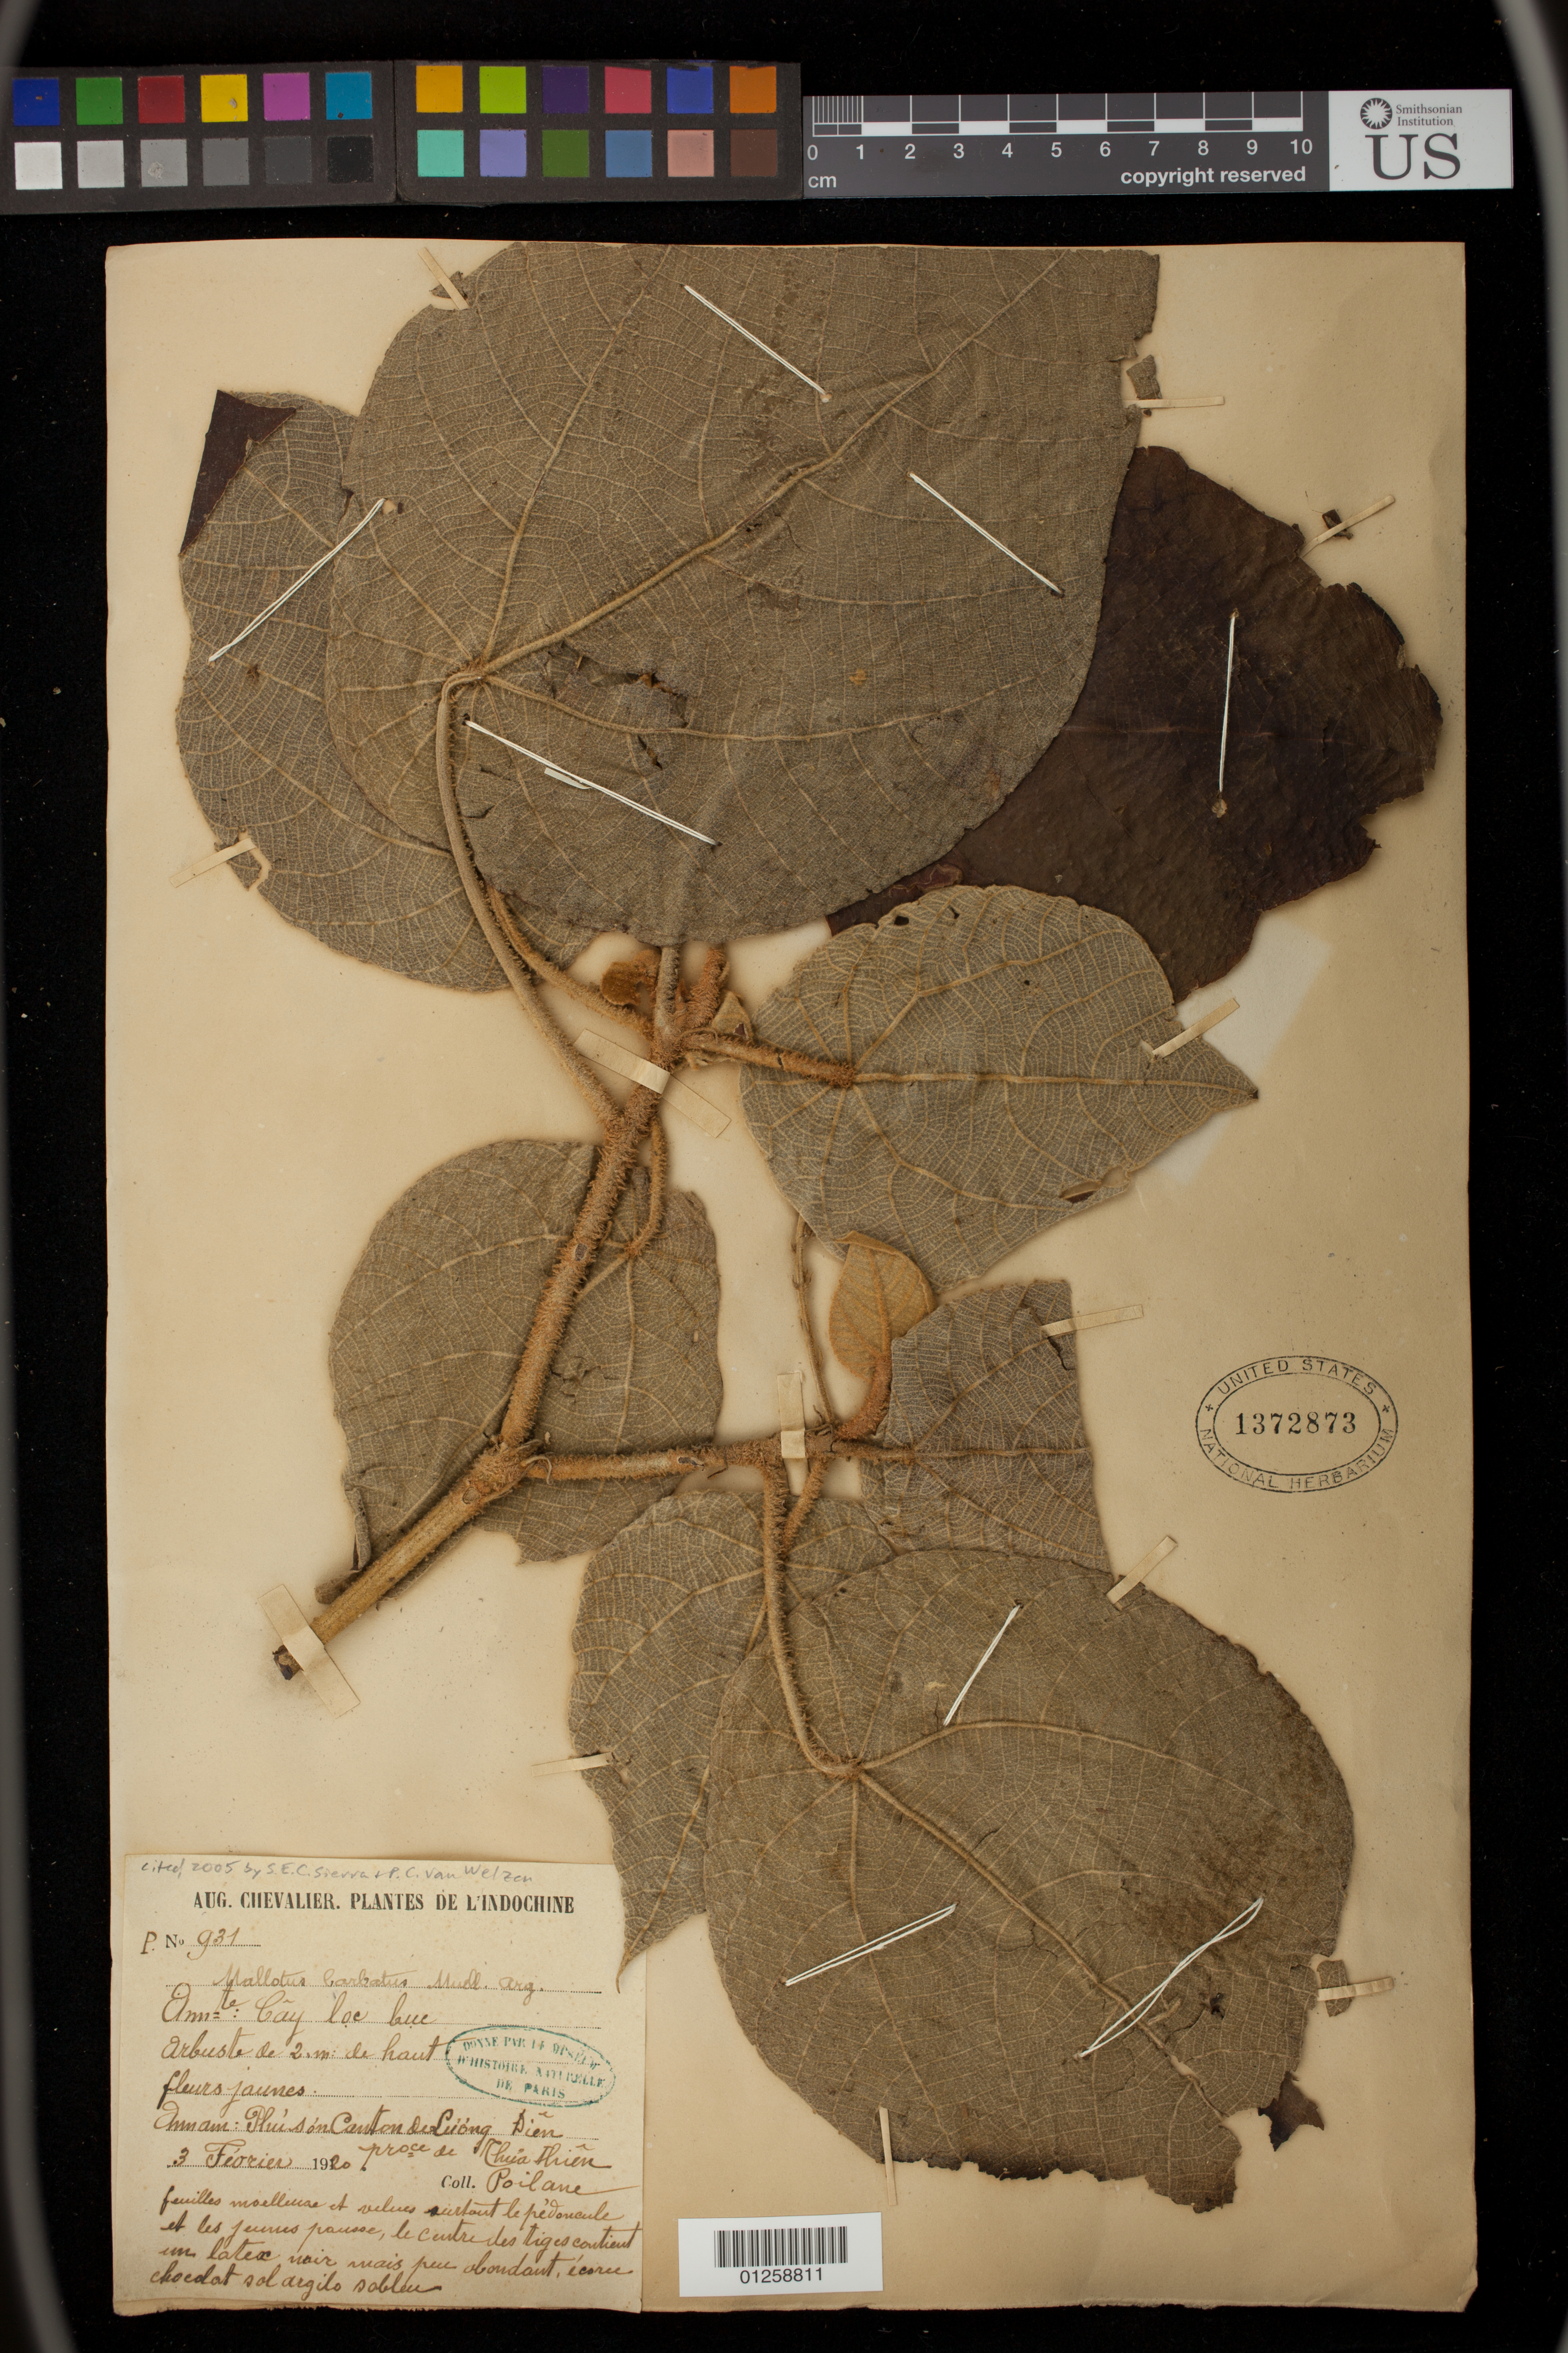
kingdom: Plantae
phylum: Tracheophyta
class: Magnoliopsida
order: Malpighiales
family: Euphorbiaceae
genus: Mallotus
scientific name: Mallotus barbatus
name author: Müll. Arg.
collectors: -. Poilane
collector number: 931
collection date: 1920-02-03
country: Vietnam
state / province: Hai Duong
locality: Chua Thien [in Hue City], Luong Dien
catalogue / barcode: US 1372873